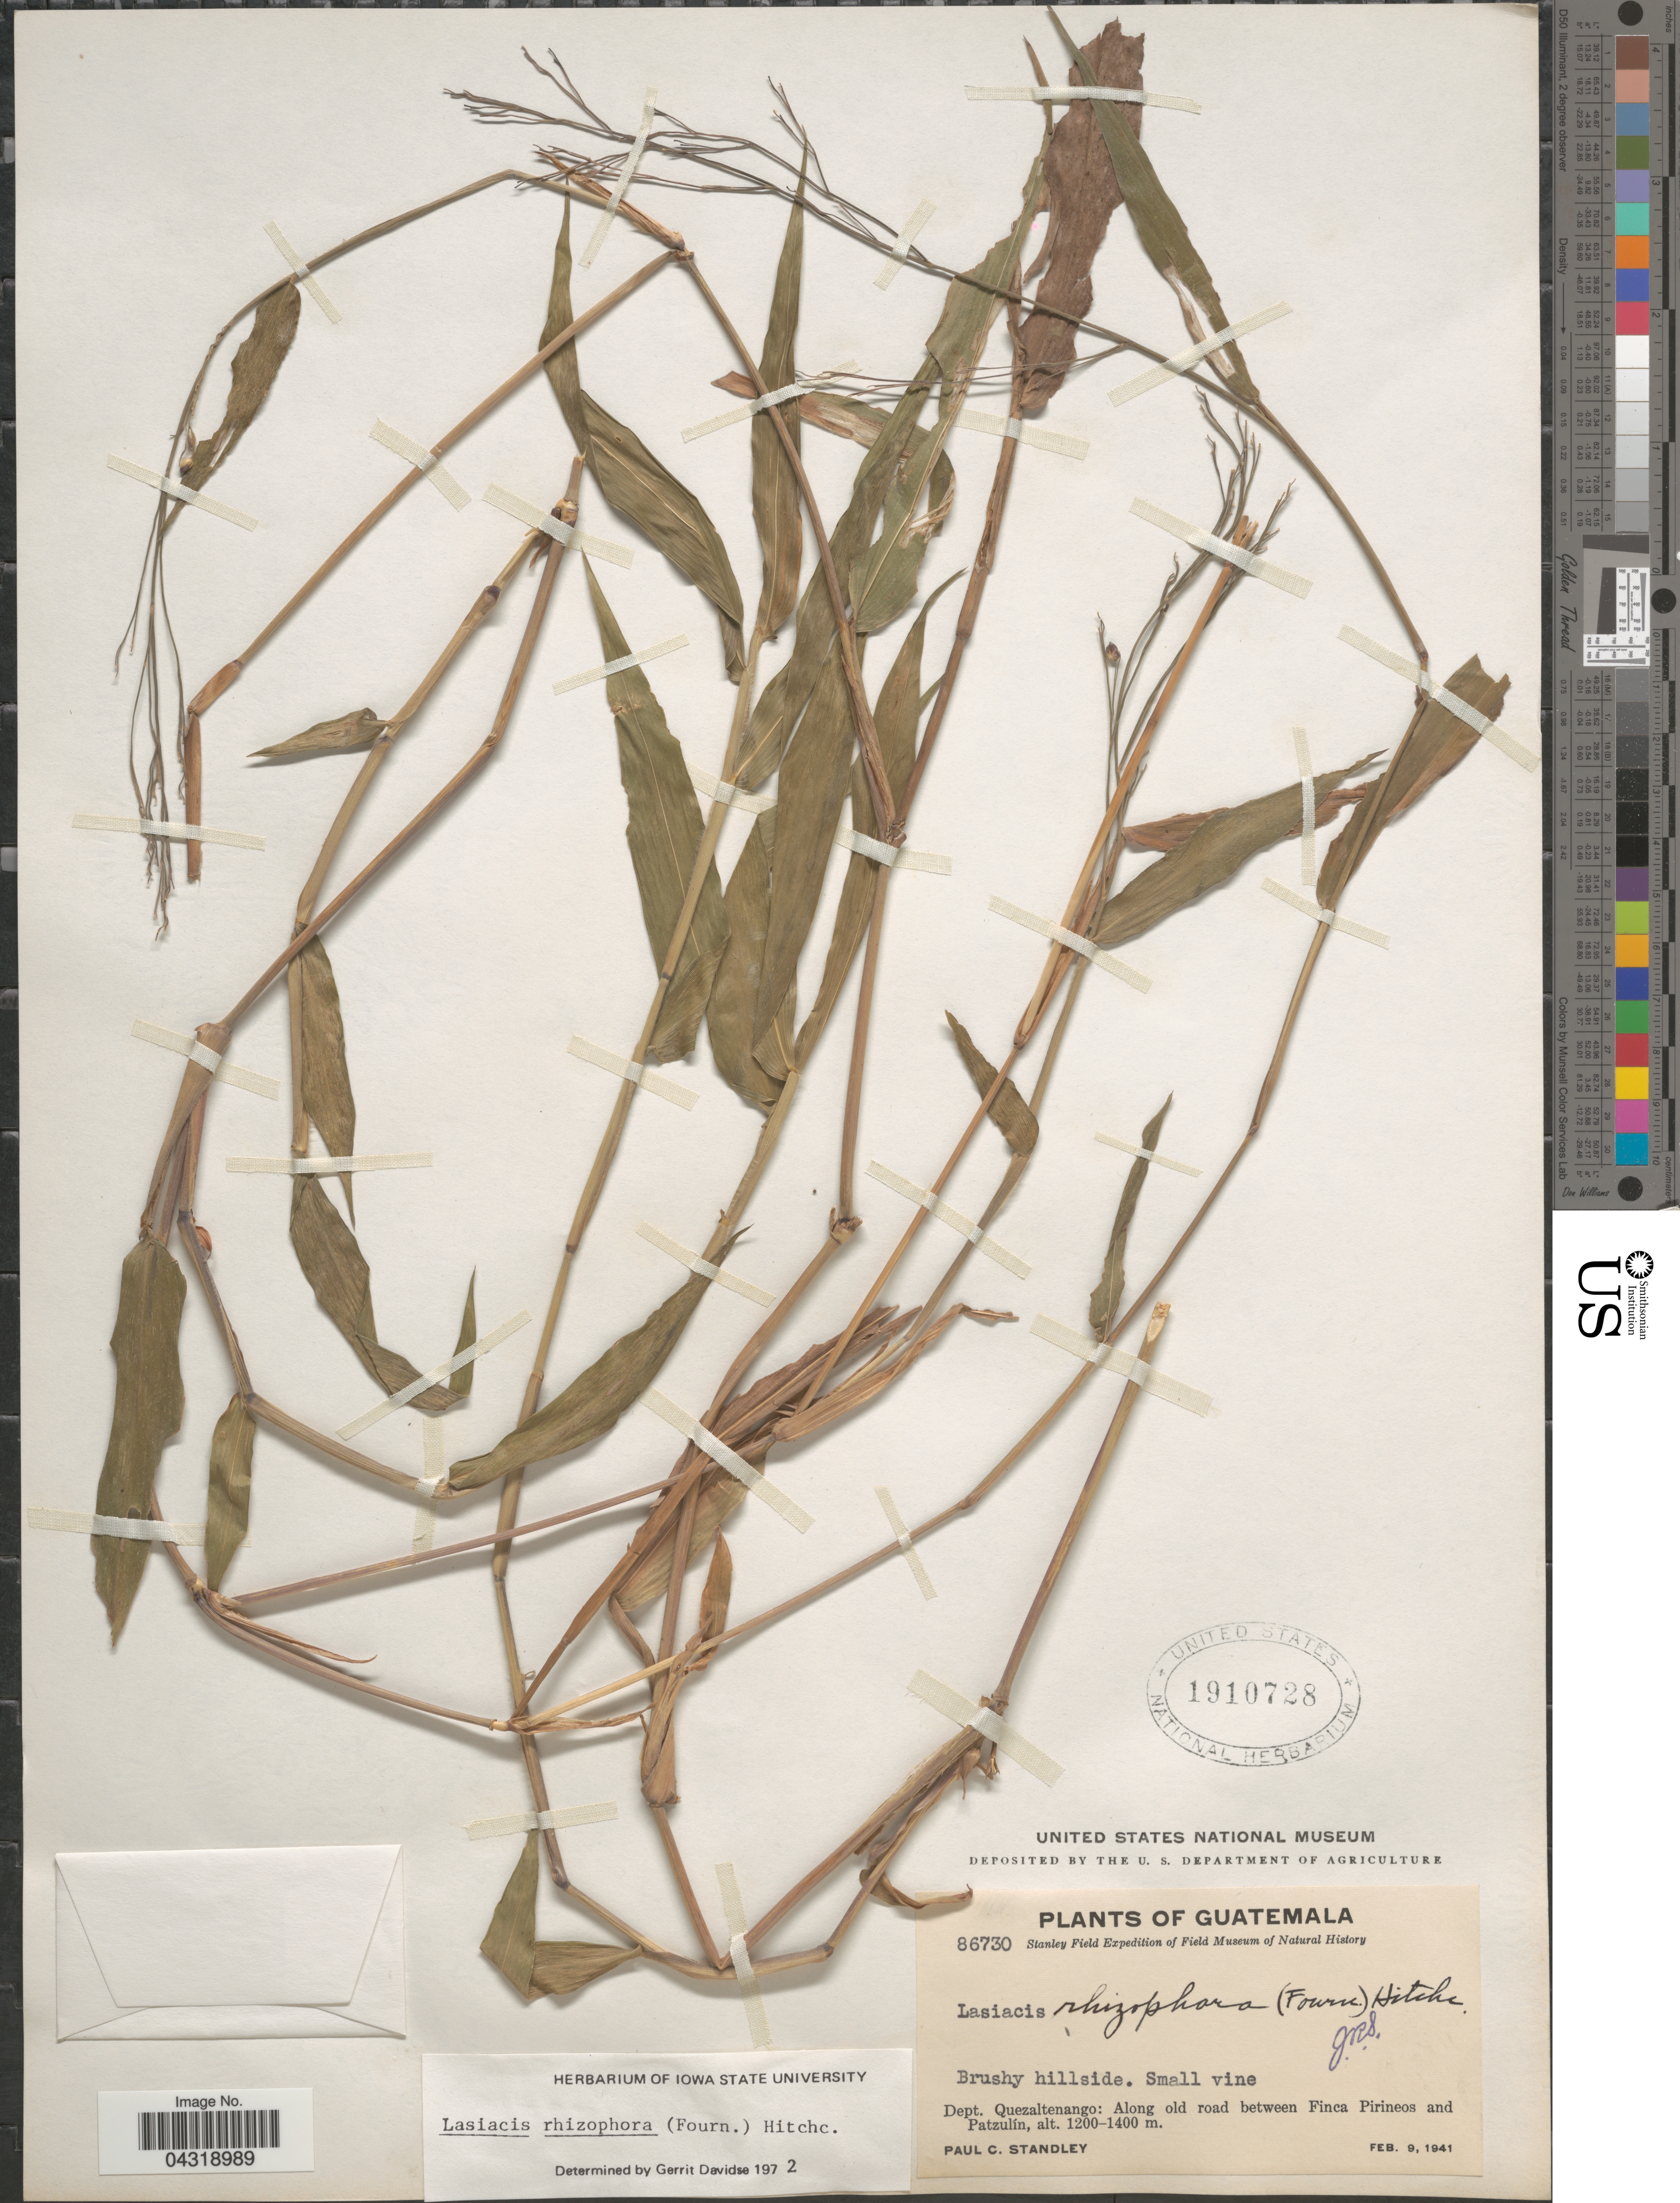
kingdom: Plantae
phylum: Tracheophyta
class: Liliopsida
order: Poales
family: Poaceae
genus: Lasiacis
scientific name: Lasiacis rhizophora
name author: (E. Fourn.) Hitchc.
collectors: P. C. Standley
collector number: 86730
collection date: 1941-02-09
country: Guatemala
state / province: Quetzaltenango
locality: Stanley Field Expedition of Field Museum of Natural History. Brushy hillside. Dept. Quezaltenango: Along old road between Finca Pirineos and Patzulín.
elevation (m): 1200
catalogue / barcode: US 1910728